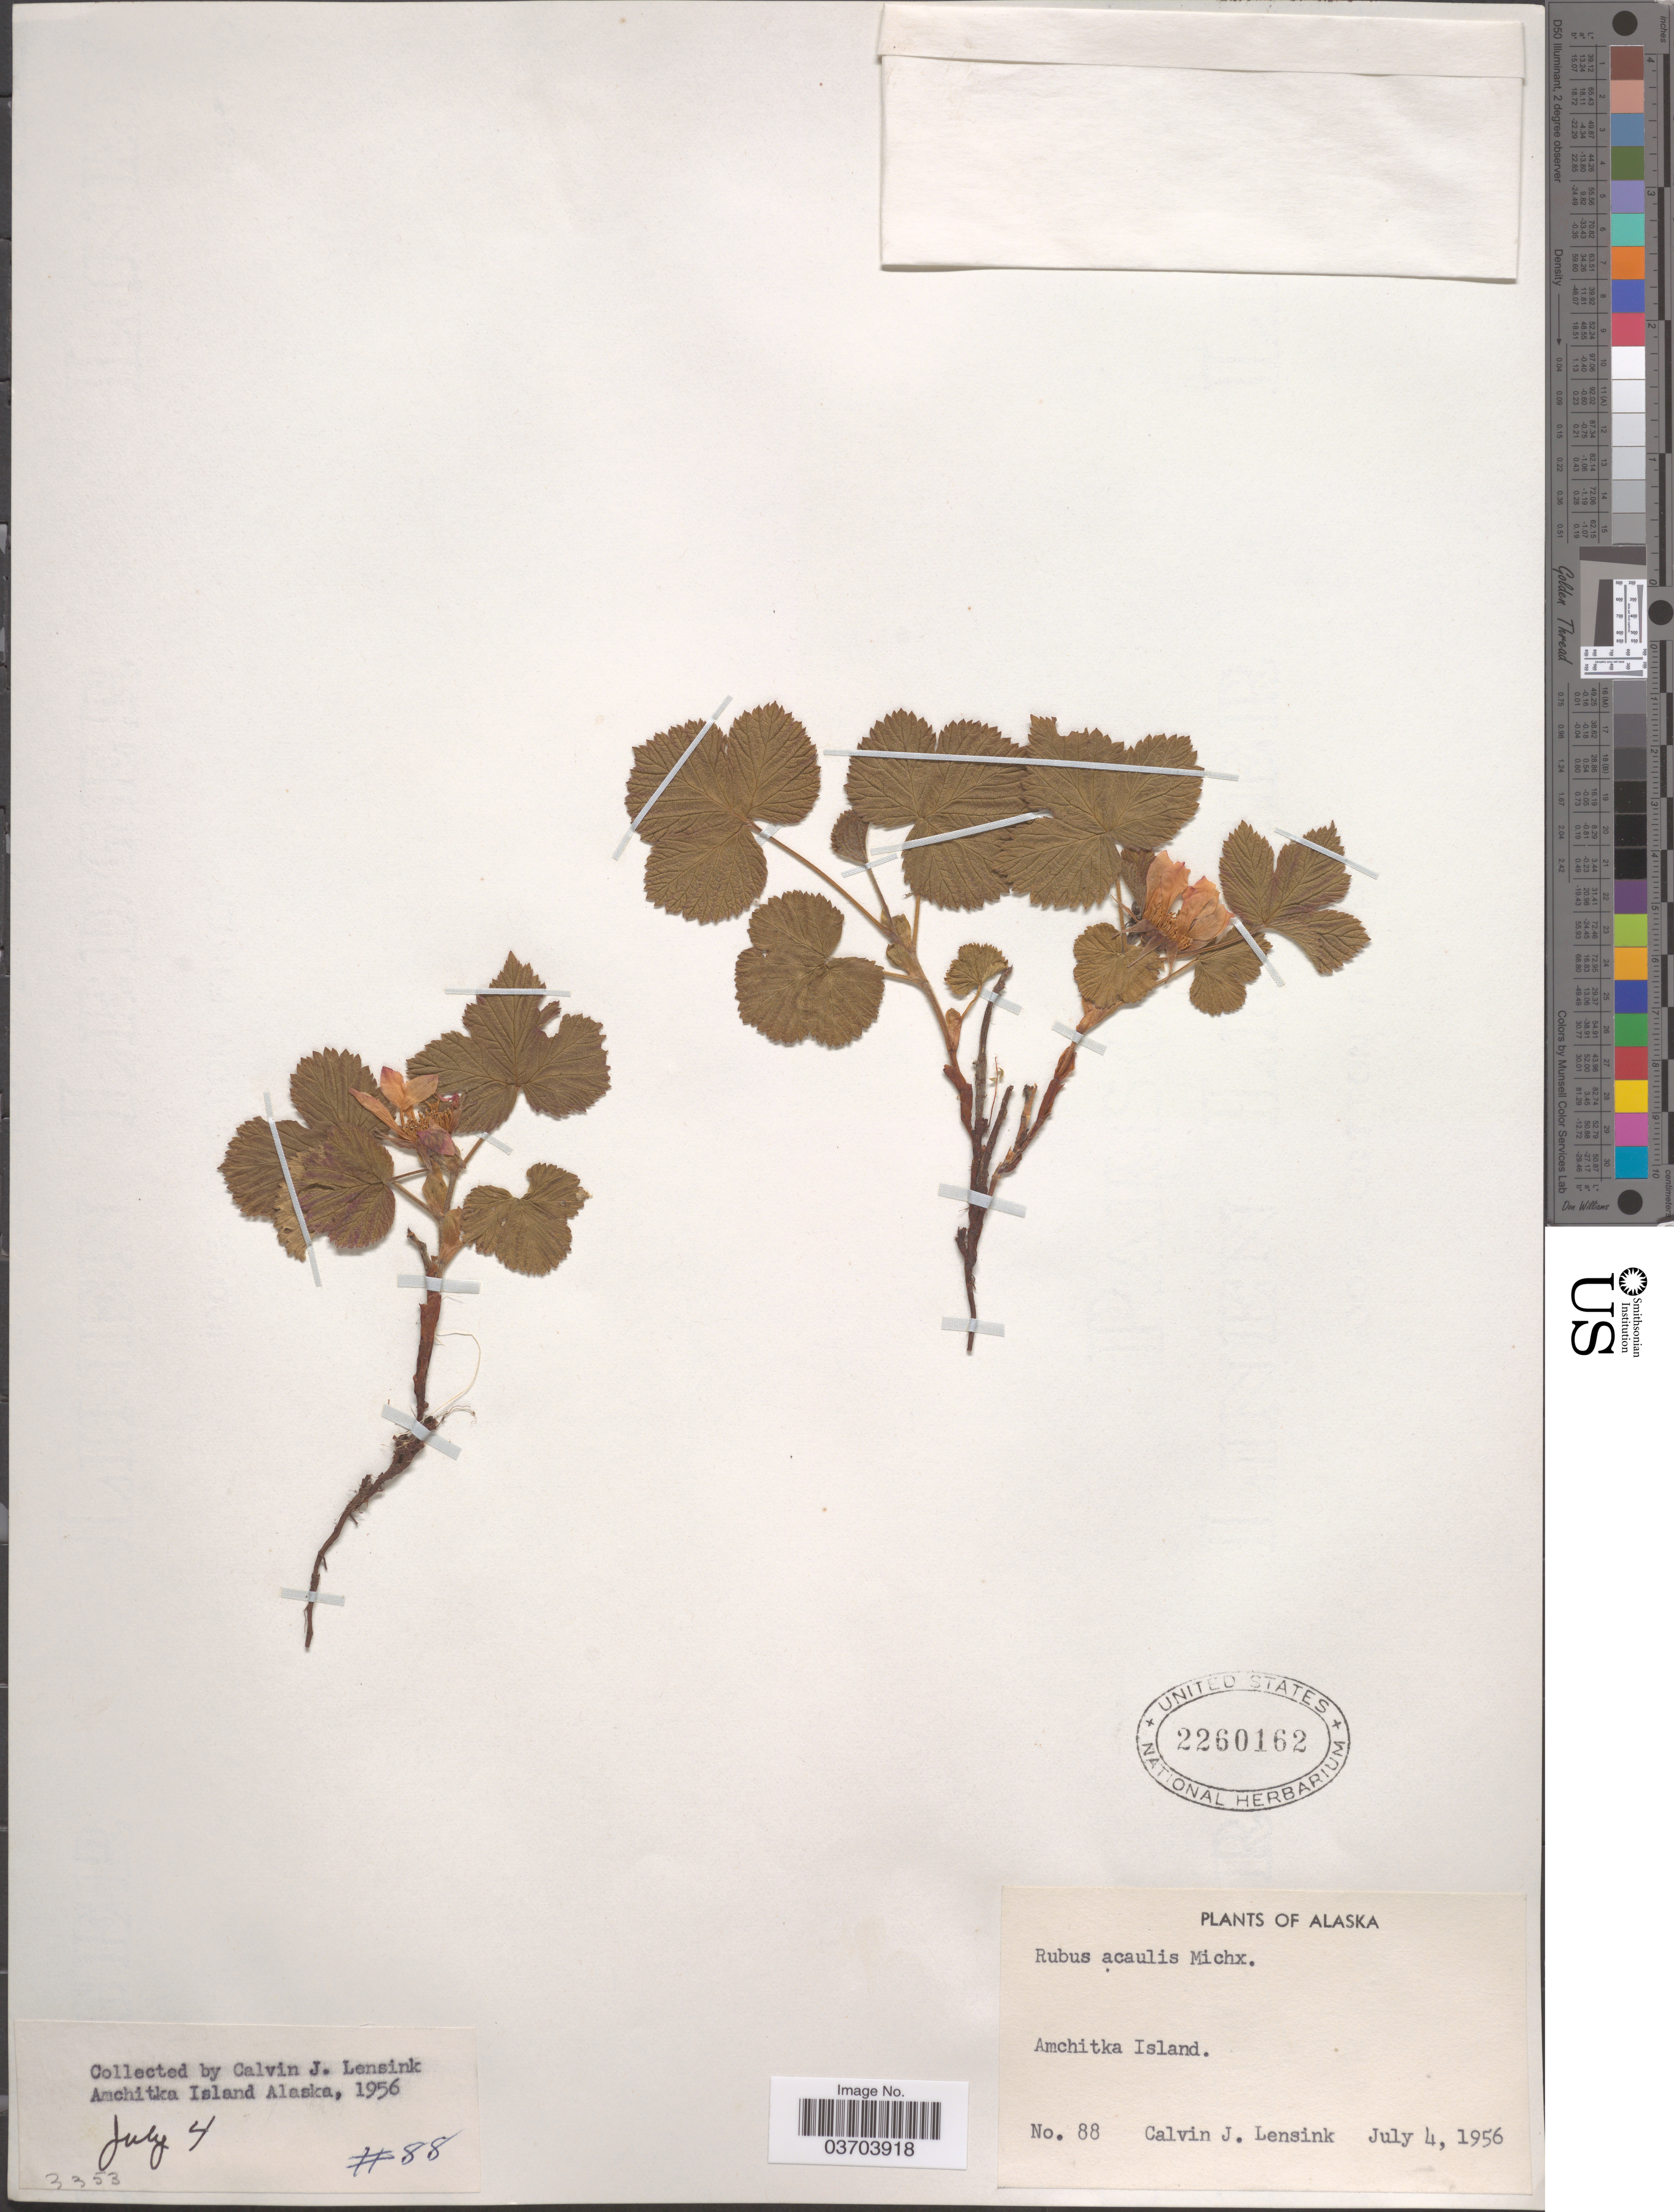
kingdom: Plantae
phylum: Tracheophyta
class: Magnoliopsida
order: Rosales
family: Rosaceae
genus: Rubus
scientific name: Rubus acaulis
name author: Michx.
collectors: C. Lensink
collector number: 88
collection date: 1956-07-04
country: United States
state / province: Alaska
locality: Amchitka Island.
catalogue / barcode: US 2260162